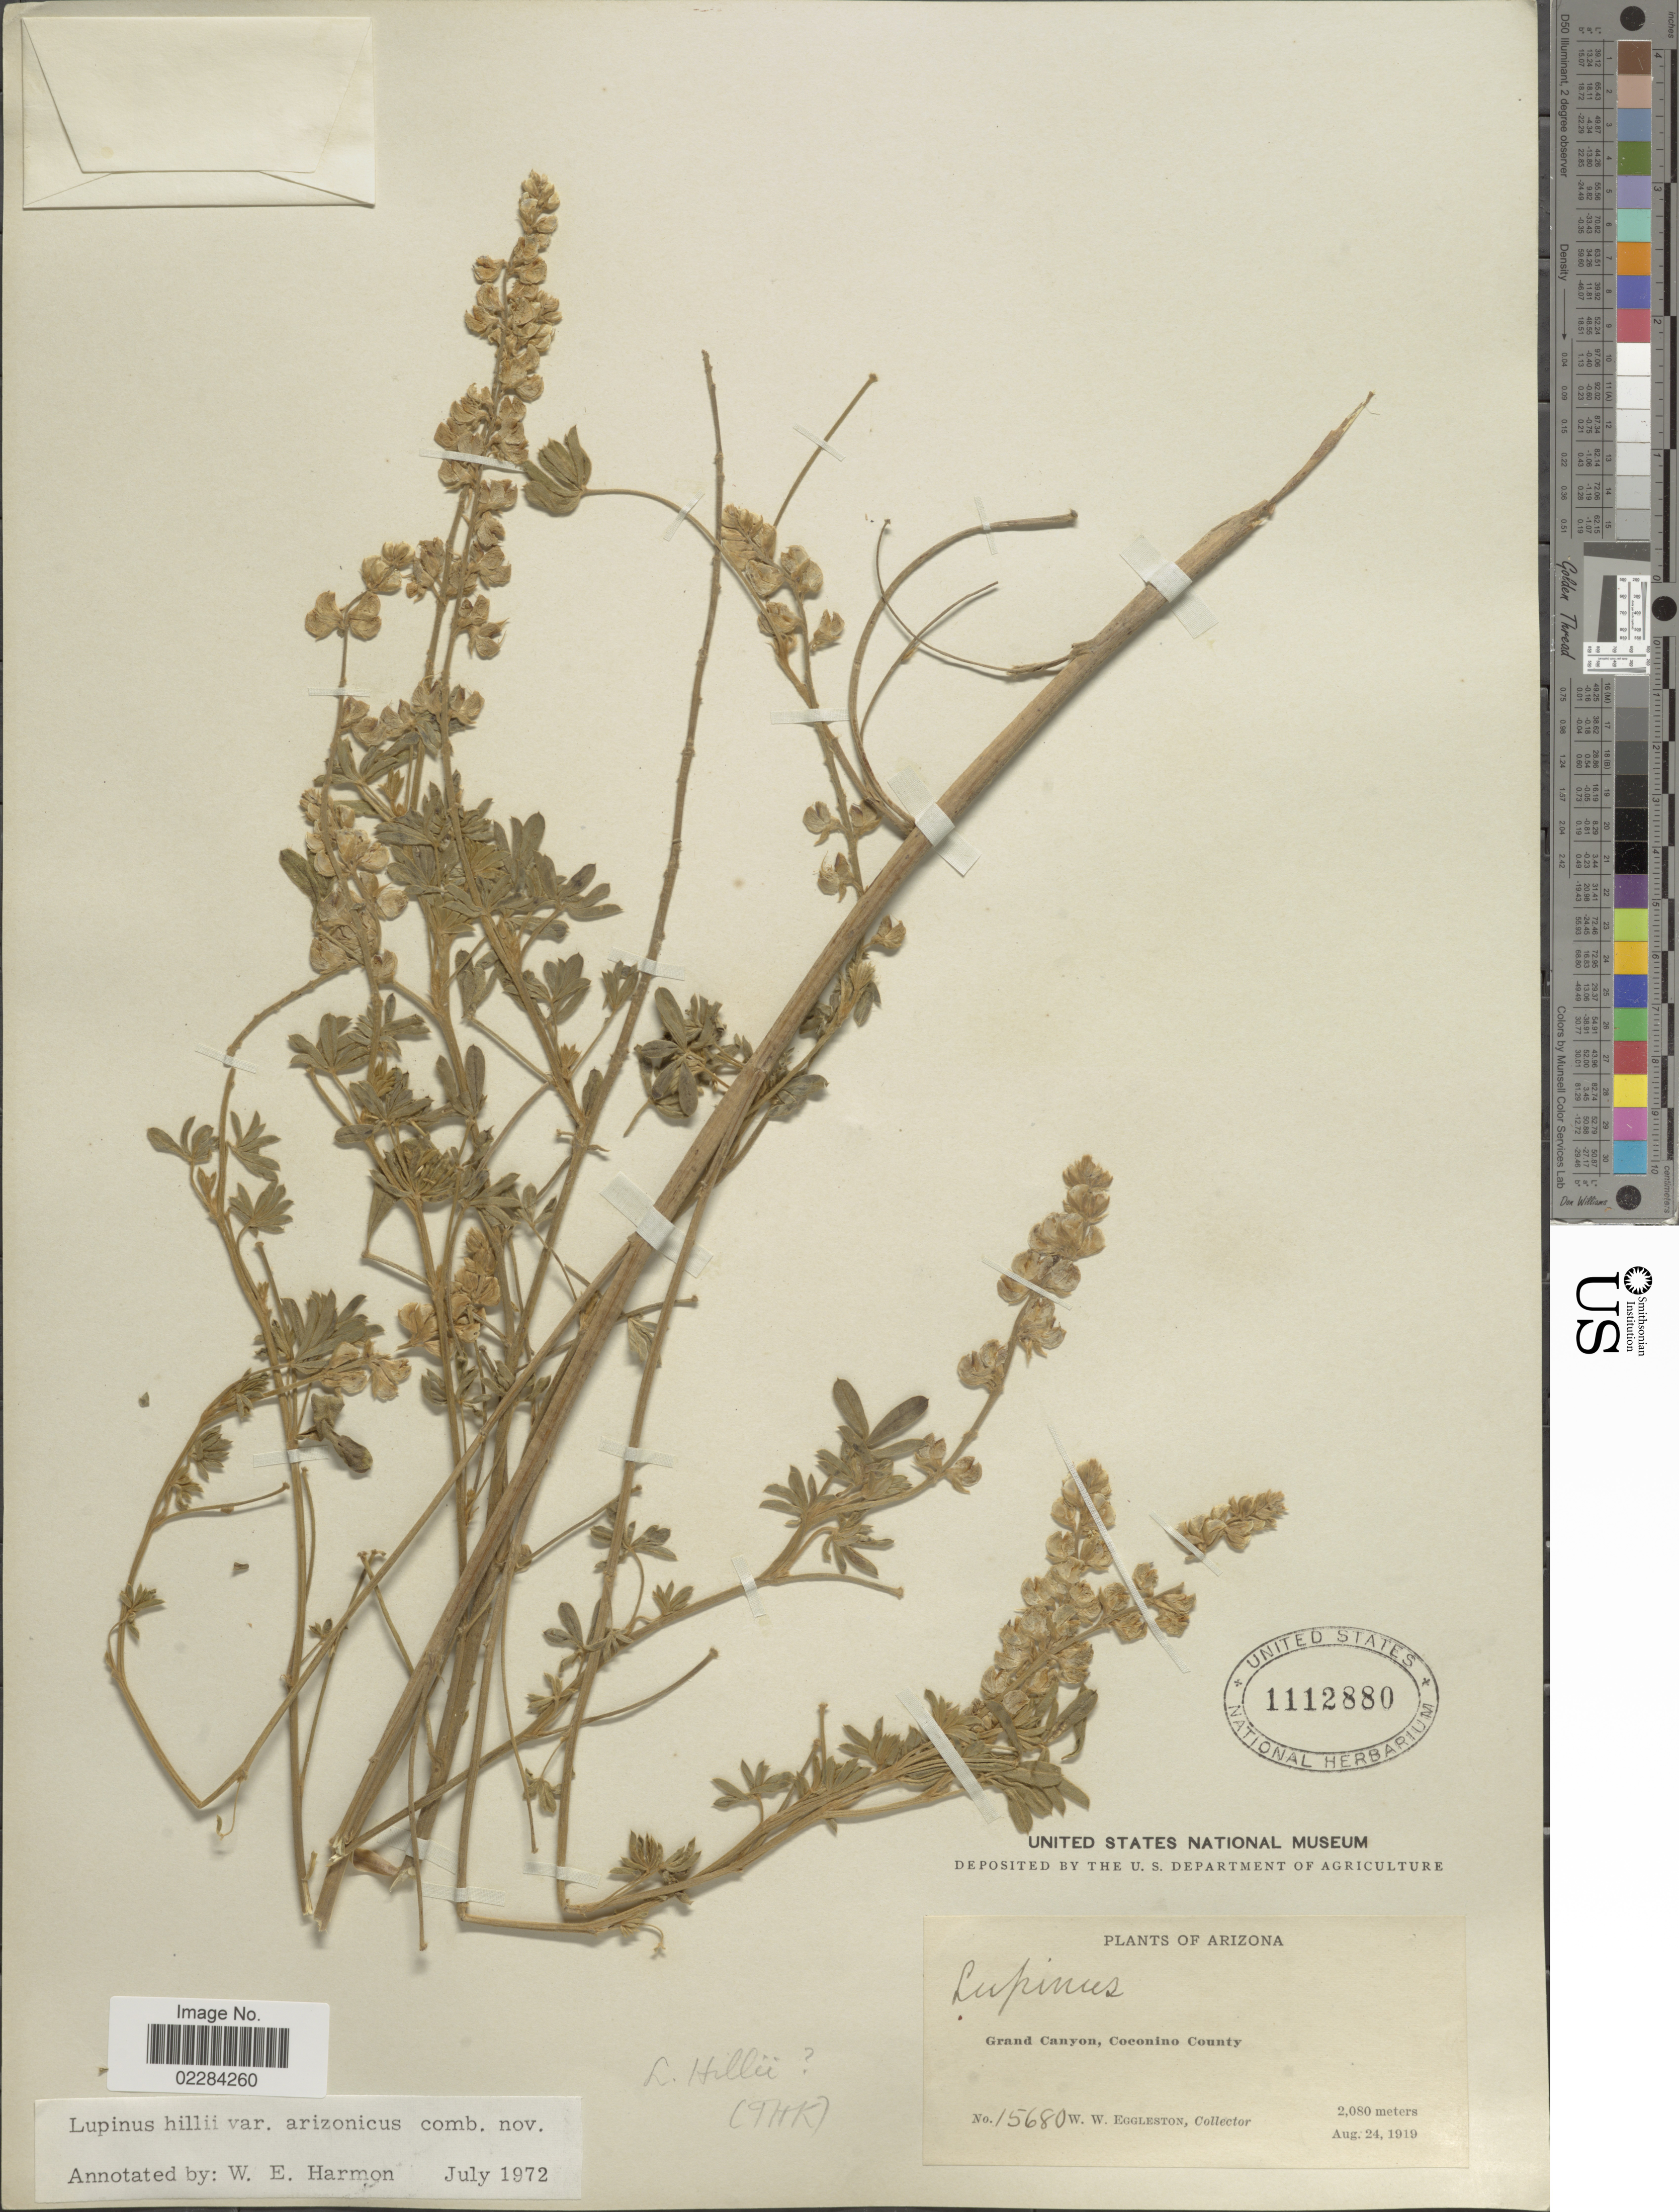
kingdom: Plantae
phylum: Tracheophyta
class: Magnoliopsida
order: Fabales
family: Fabaceae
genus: Lupinus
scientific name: Lupinus hillii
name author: Greene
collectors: W. W. Eggleston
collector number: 15680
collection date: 1919-08-24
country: United States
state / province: Arizona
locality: Grand Canyon, Coconino County.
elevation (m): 2080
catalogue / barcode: US 1112880